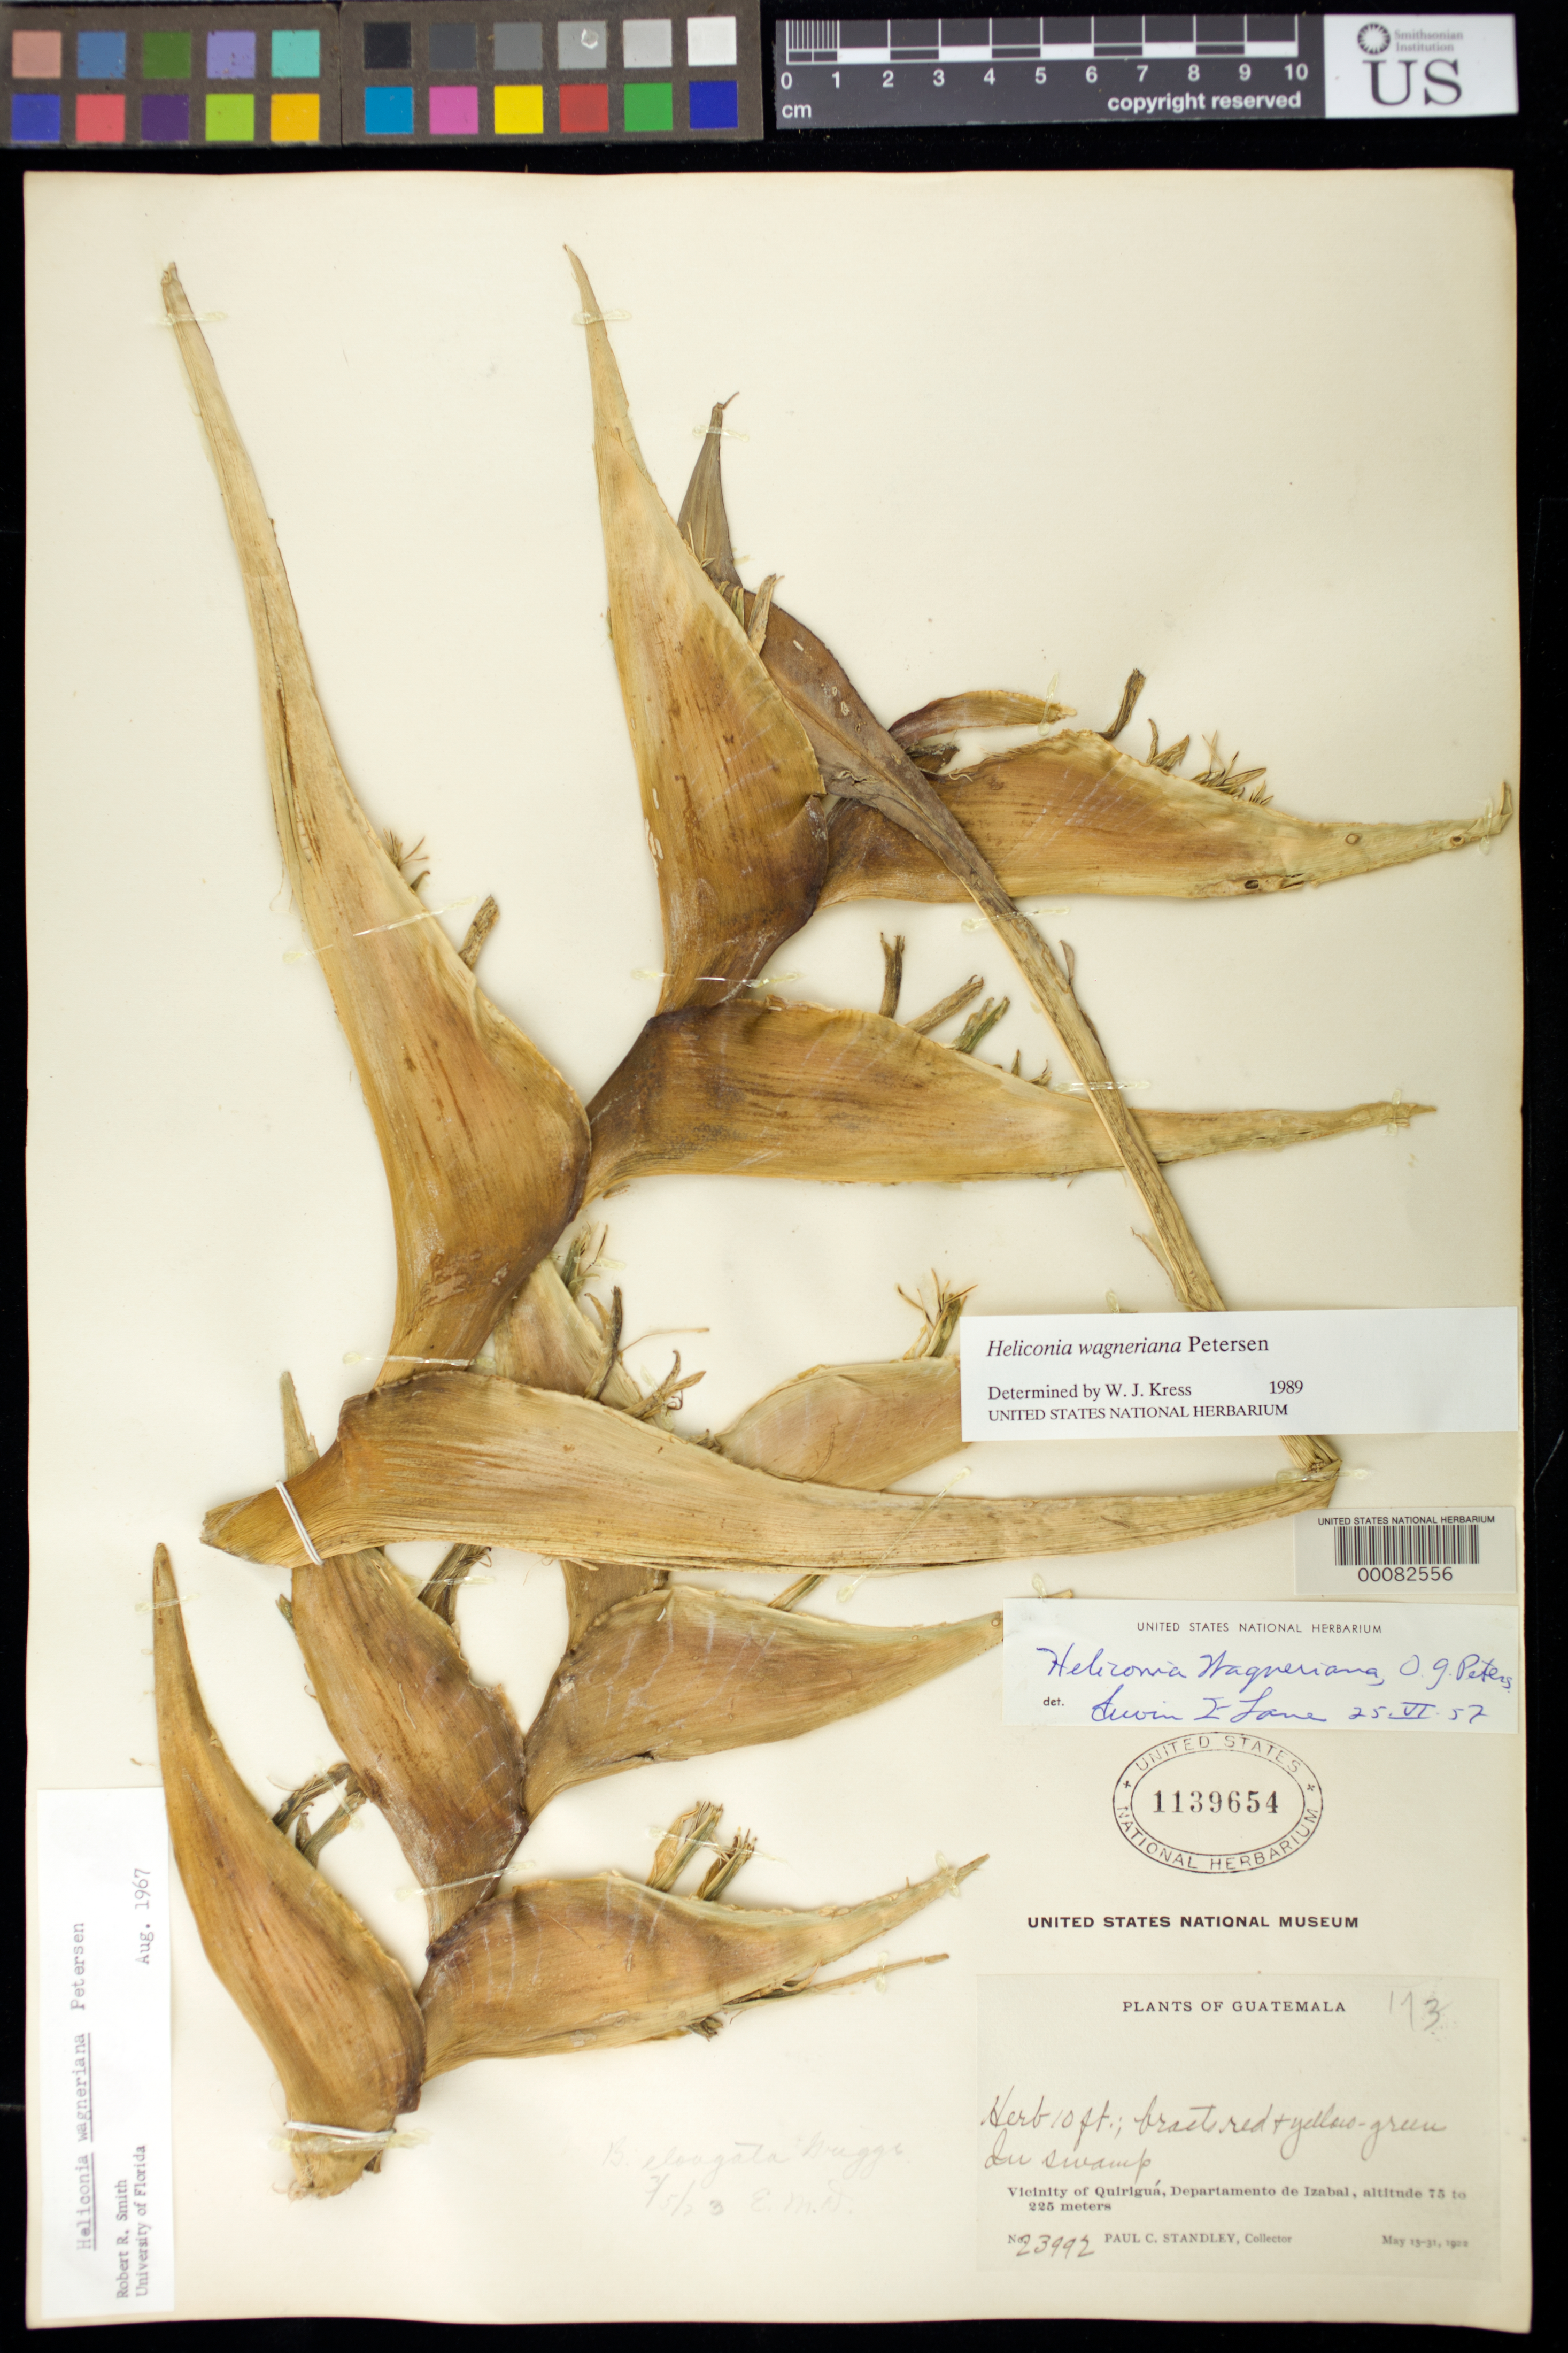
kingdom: Plantae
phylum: Tracheophyta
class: Liliopsida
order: Zingiberales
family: Heliconiaceae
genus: Heliconia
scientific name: Heliconia wagneriana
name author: Petersen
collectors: P. C. Standley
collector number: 23992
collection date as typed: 15 May 1922 to 31 May 1922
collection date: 1922-05-15/1922-05-31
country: Guatemala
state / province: Izabal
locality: Vicinity of Quiriguá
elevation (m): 75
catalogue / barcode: US 1139654